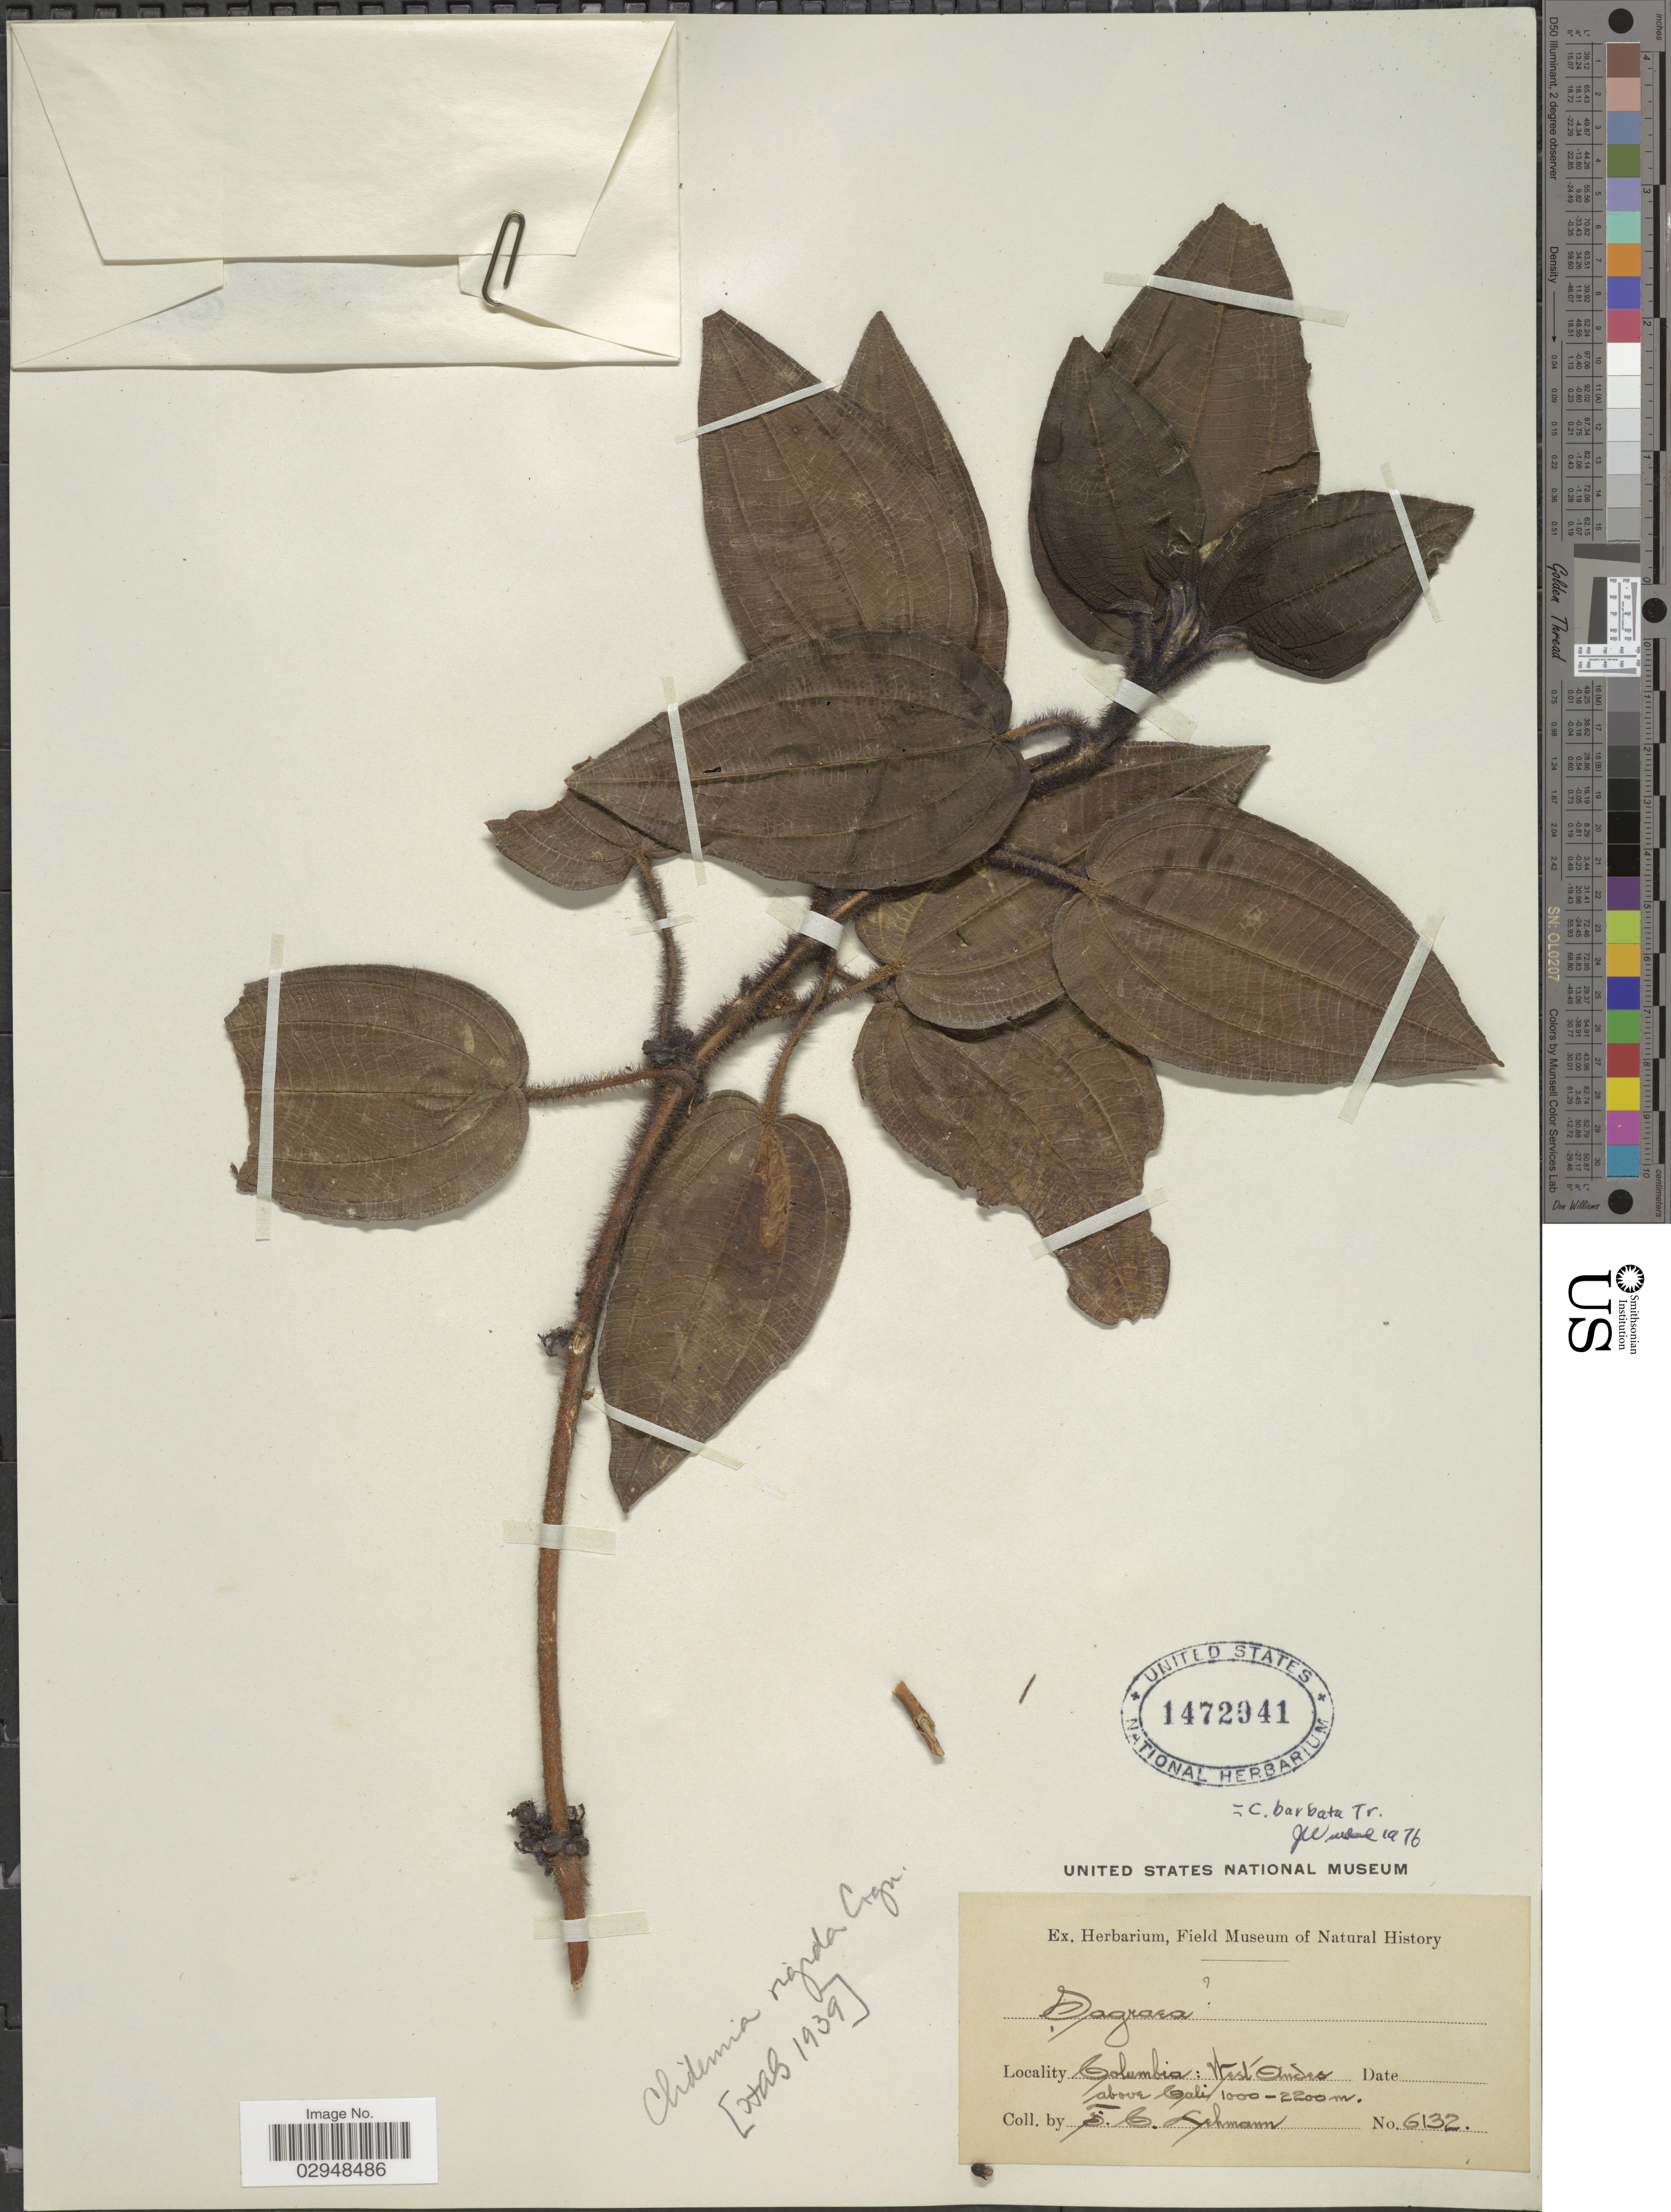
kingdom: Plantae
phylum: Tracheophyta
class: Magnoliopsida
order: Myrtales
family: Melastomataceae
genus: Clidemia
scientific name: Clidemia barbata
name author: Triana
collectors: F. C. Lehmann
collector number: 6132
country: Colombia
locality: Columbia: West Andes above Cali.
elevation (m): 1000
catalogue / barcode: US 1472941